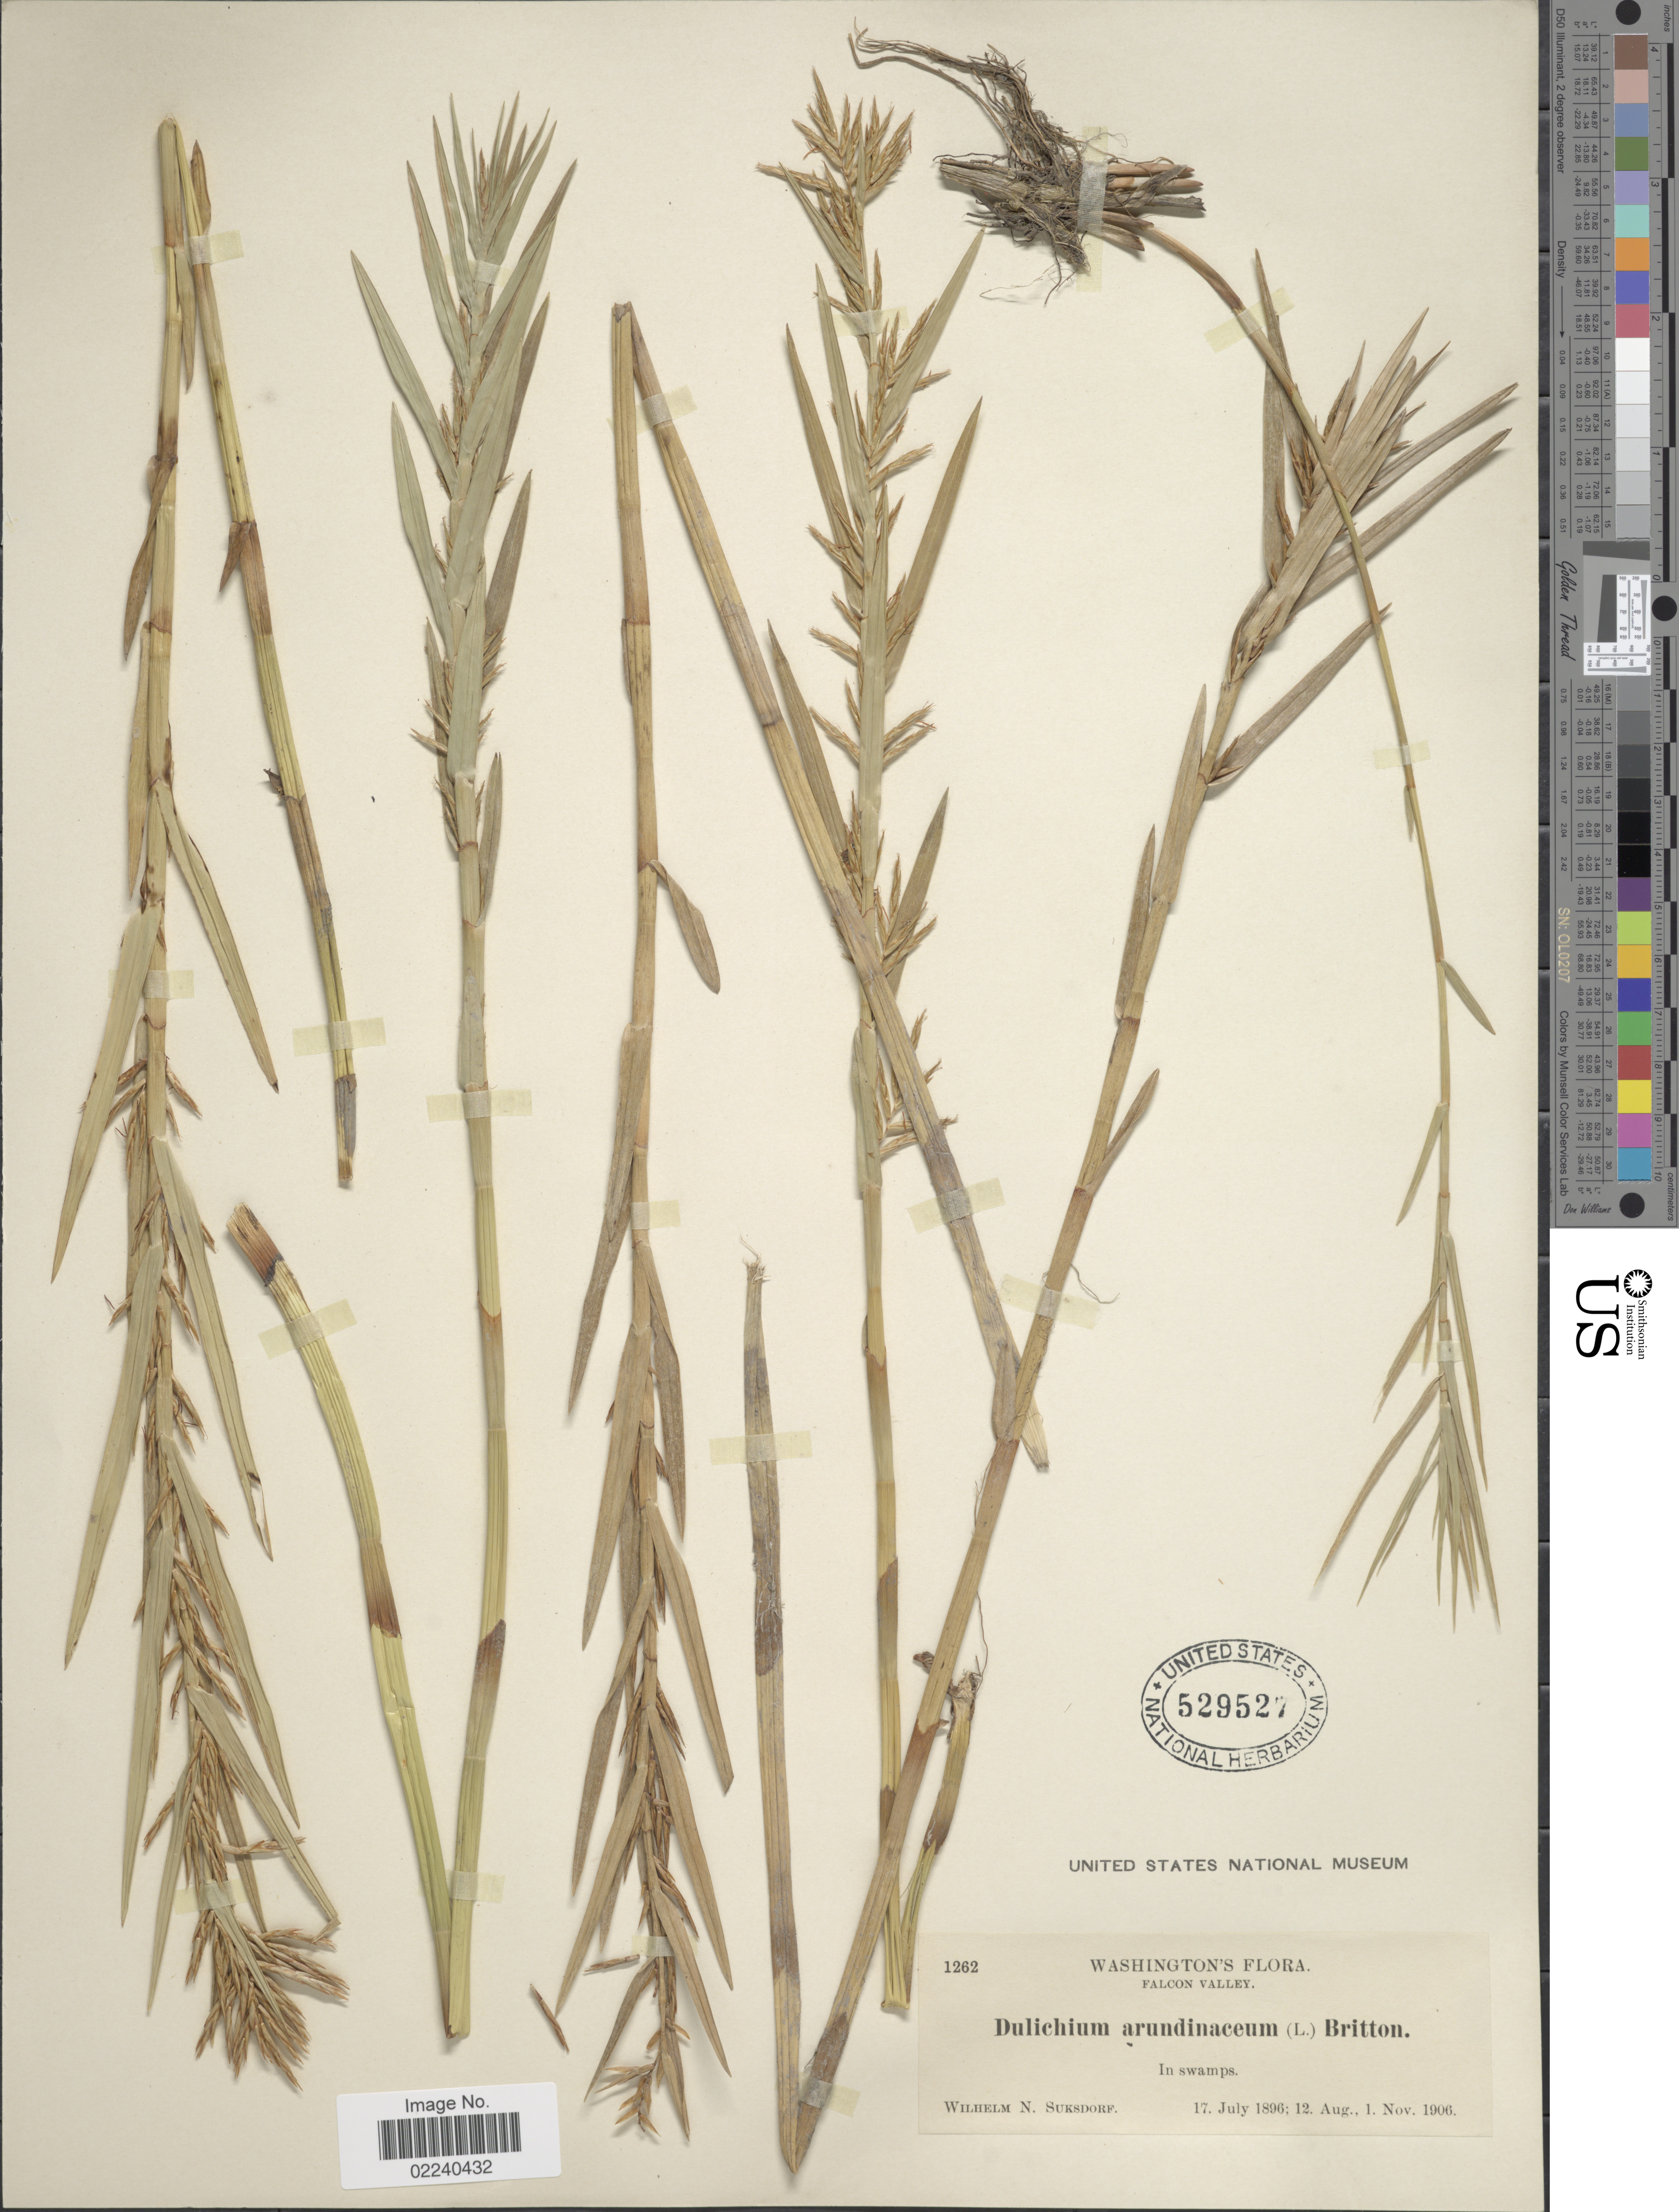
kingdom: Plantae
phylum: Tracheophyta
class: Liliopsida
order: Poales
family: Cyperaceae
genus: Dulichium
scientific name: Dulichium arundinaceum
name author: (L.) Britton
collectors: W. N. Suksdorf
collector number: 1262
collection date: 1896-07-17/1906-11-01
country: United States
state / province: Washington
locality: Falcon Valley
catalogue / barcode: US 529527